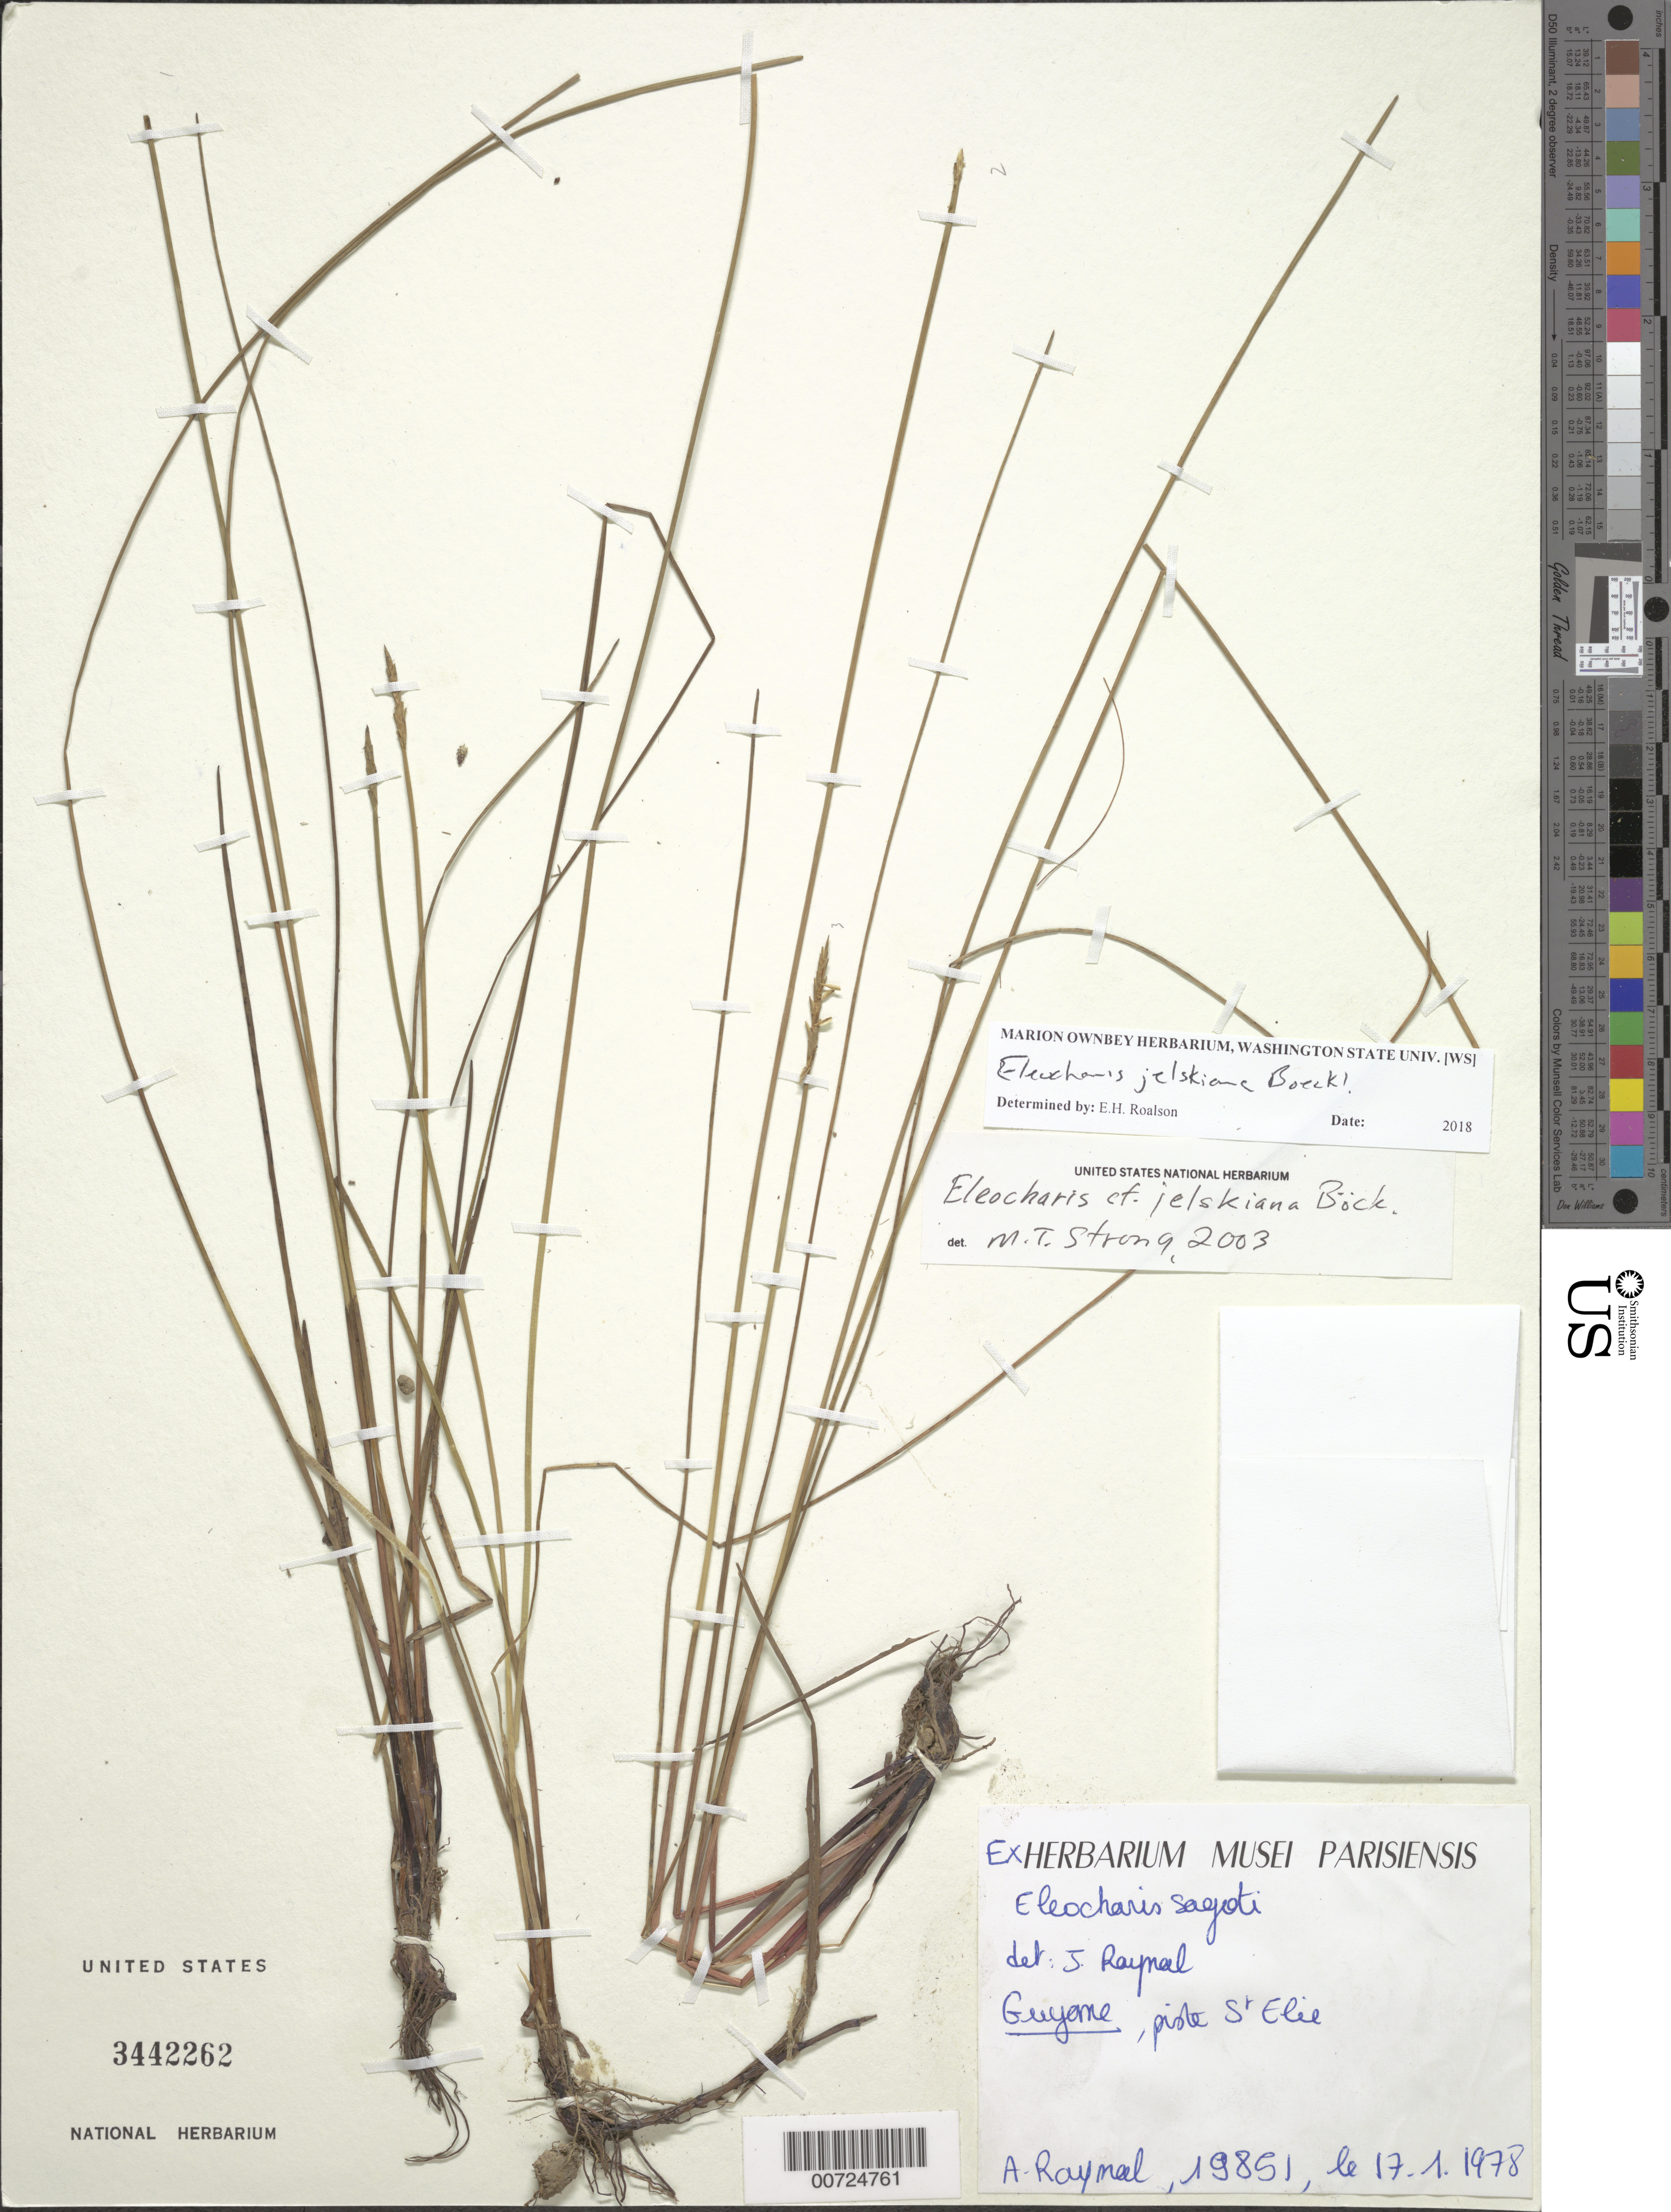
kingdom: Plantae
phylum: Tracheophyta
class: Liliopsida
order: Poales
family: Cyperaceae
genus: Eleocharis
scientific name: Eleocharis jelskiana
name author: Boeckeler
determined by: Roalson, E. H.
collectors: A. M. Raynal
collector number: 19851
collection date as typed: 17-Jan-78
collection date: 1978-01-17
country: French Guiana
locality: Piste de Saint-Élie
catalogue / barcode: US 3442262